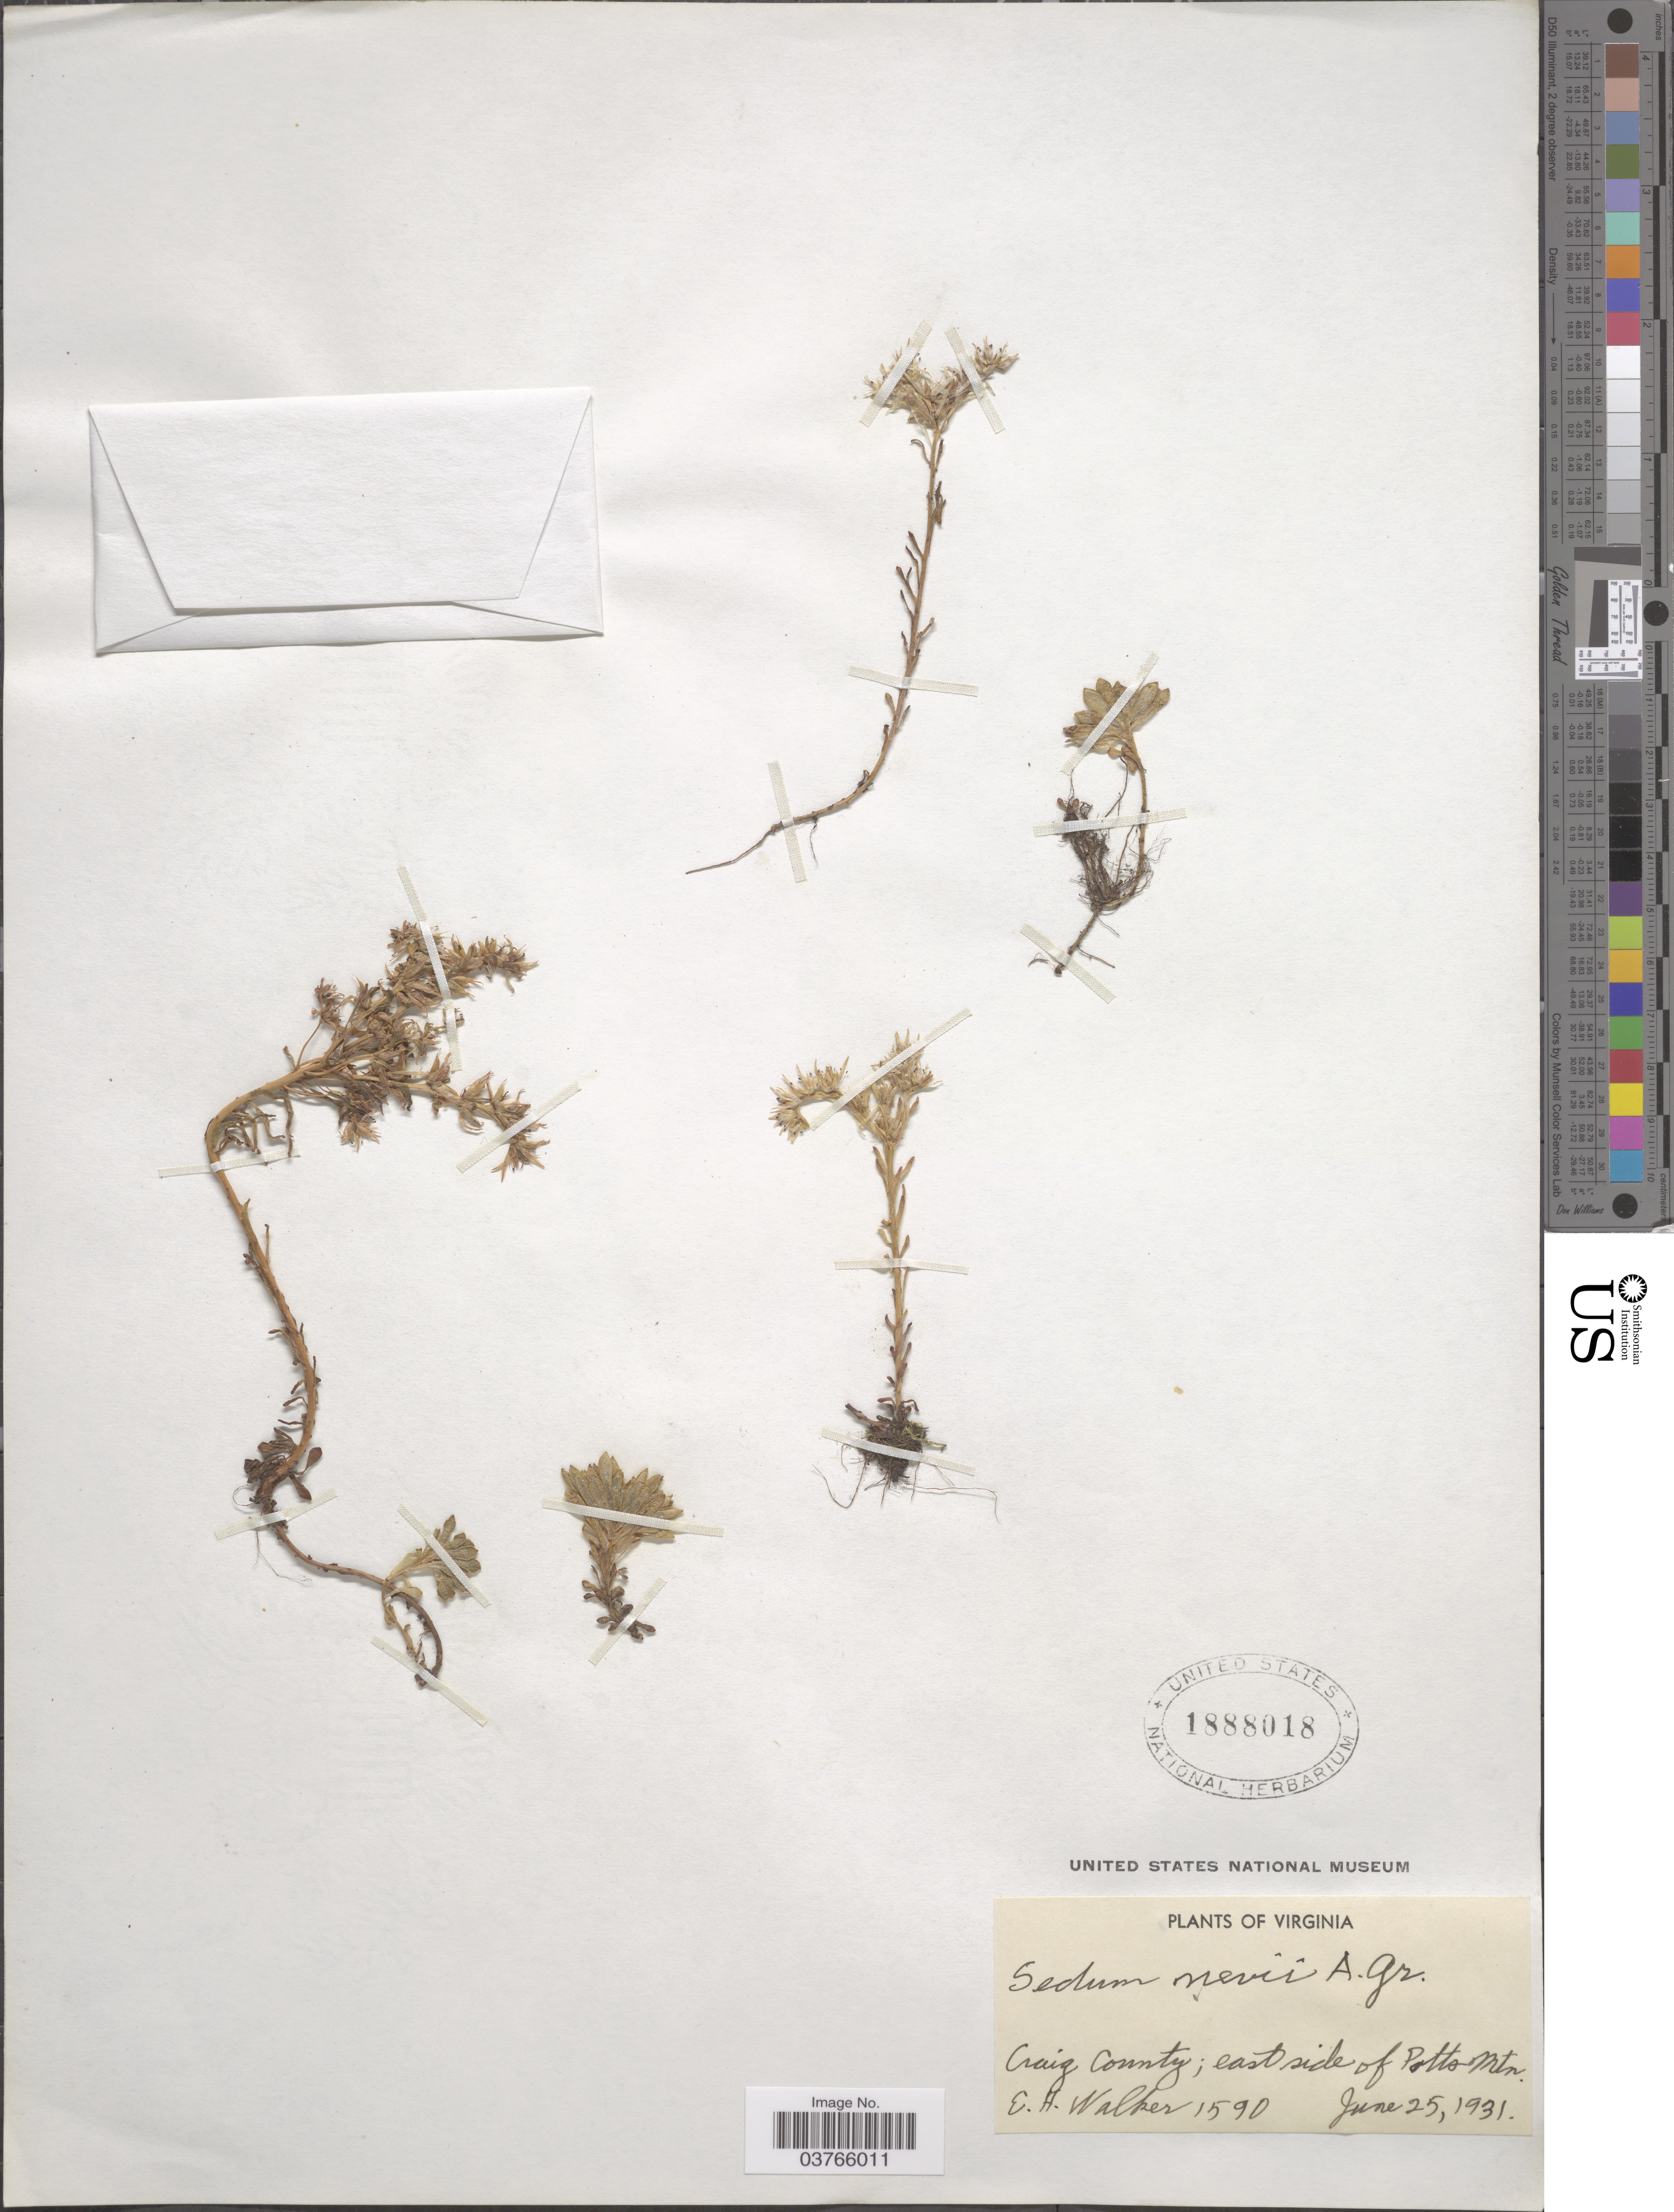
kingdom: Plantae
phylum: Tracheophyta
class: Magnoliopsida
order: Saxifragales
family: Crassulaceae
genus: Sedum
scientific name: Sedum glaucophyllum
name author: R.T. Clausen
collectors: E. H. Walker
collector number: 1590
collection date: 1931-06-25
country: United States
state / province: Virginia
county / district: Craig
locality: Craig County; east side of Potts Mtn.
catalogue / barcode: US 1888018